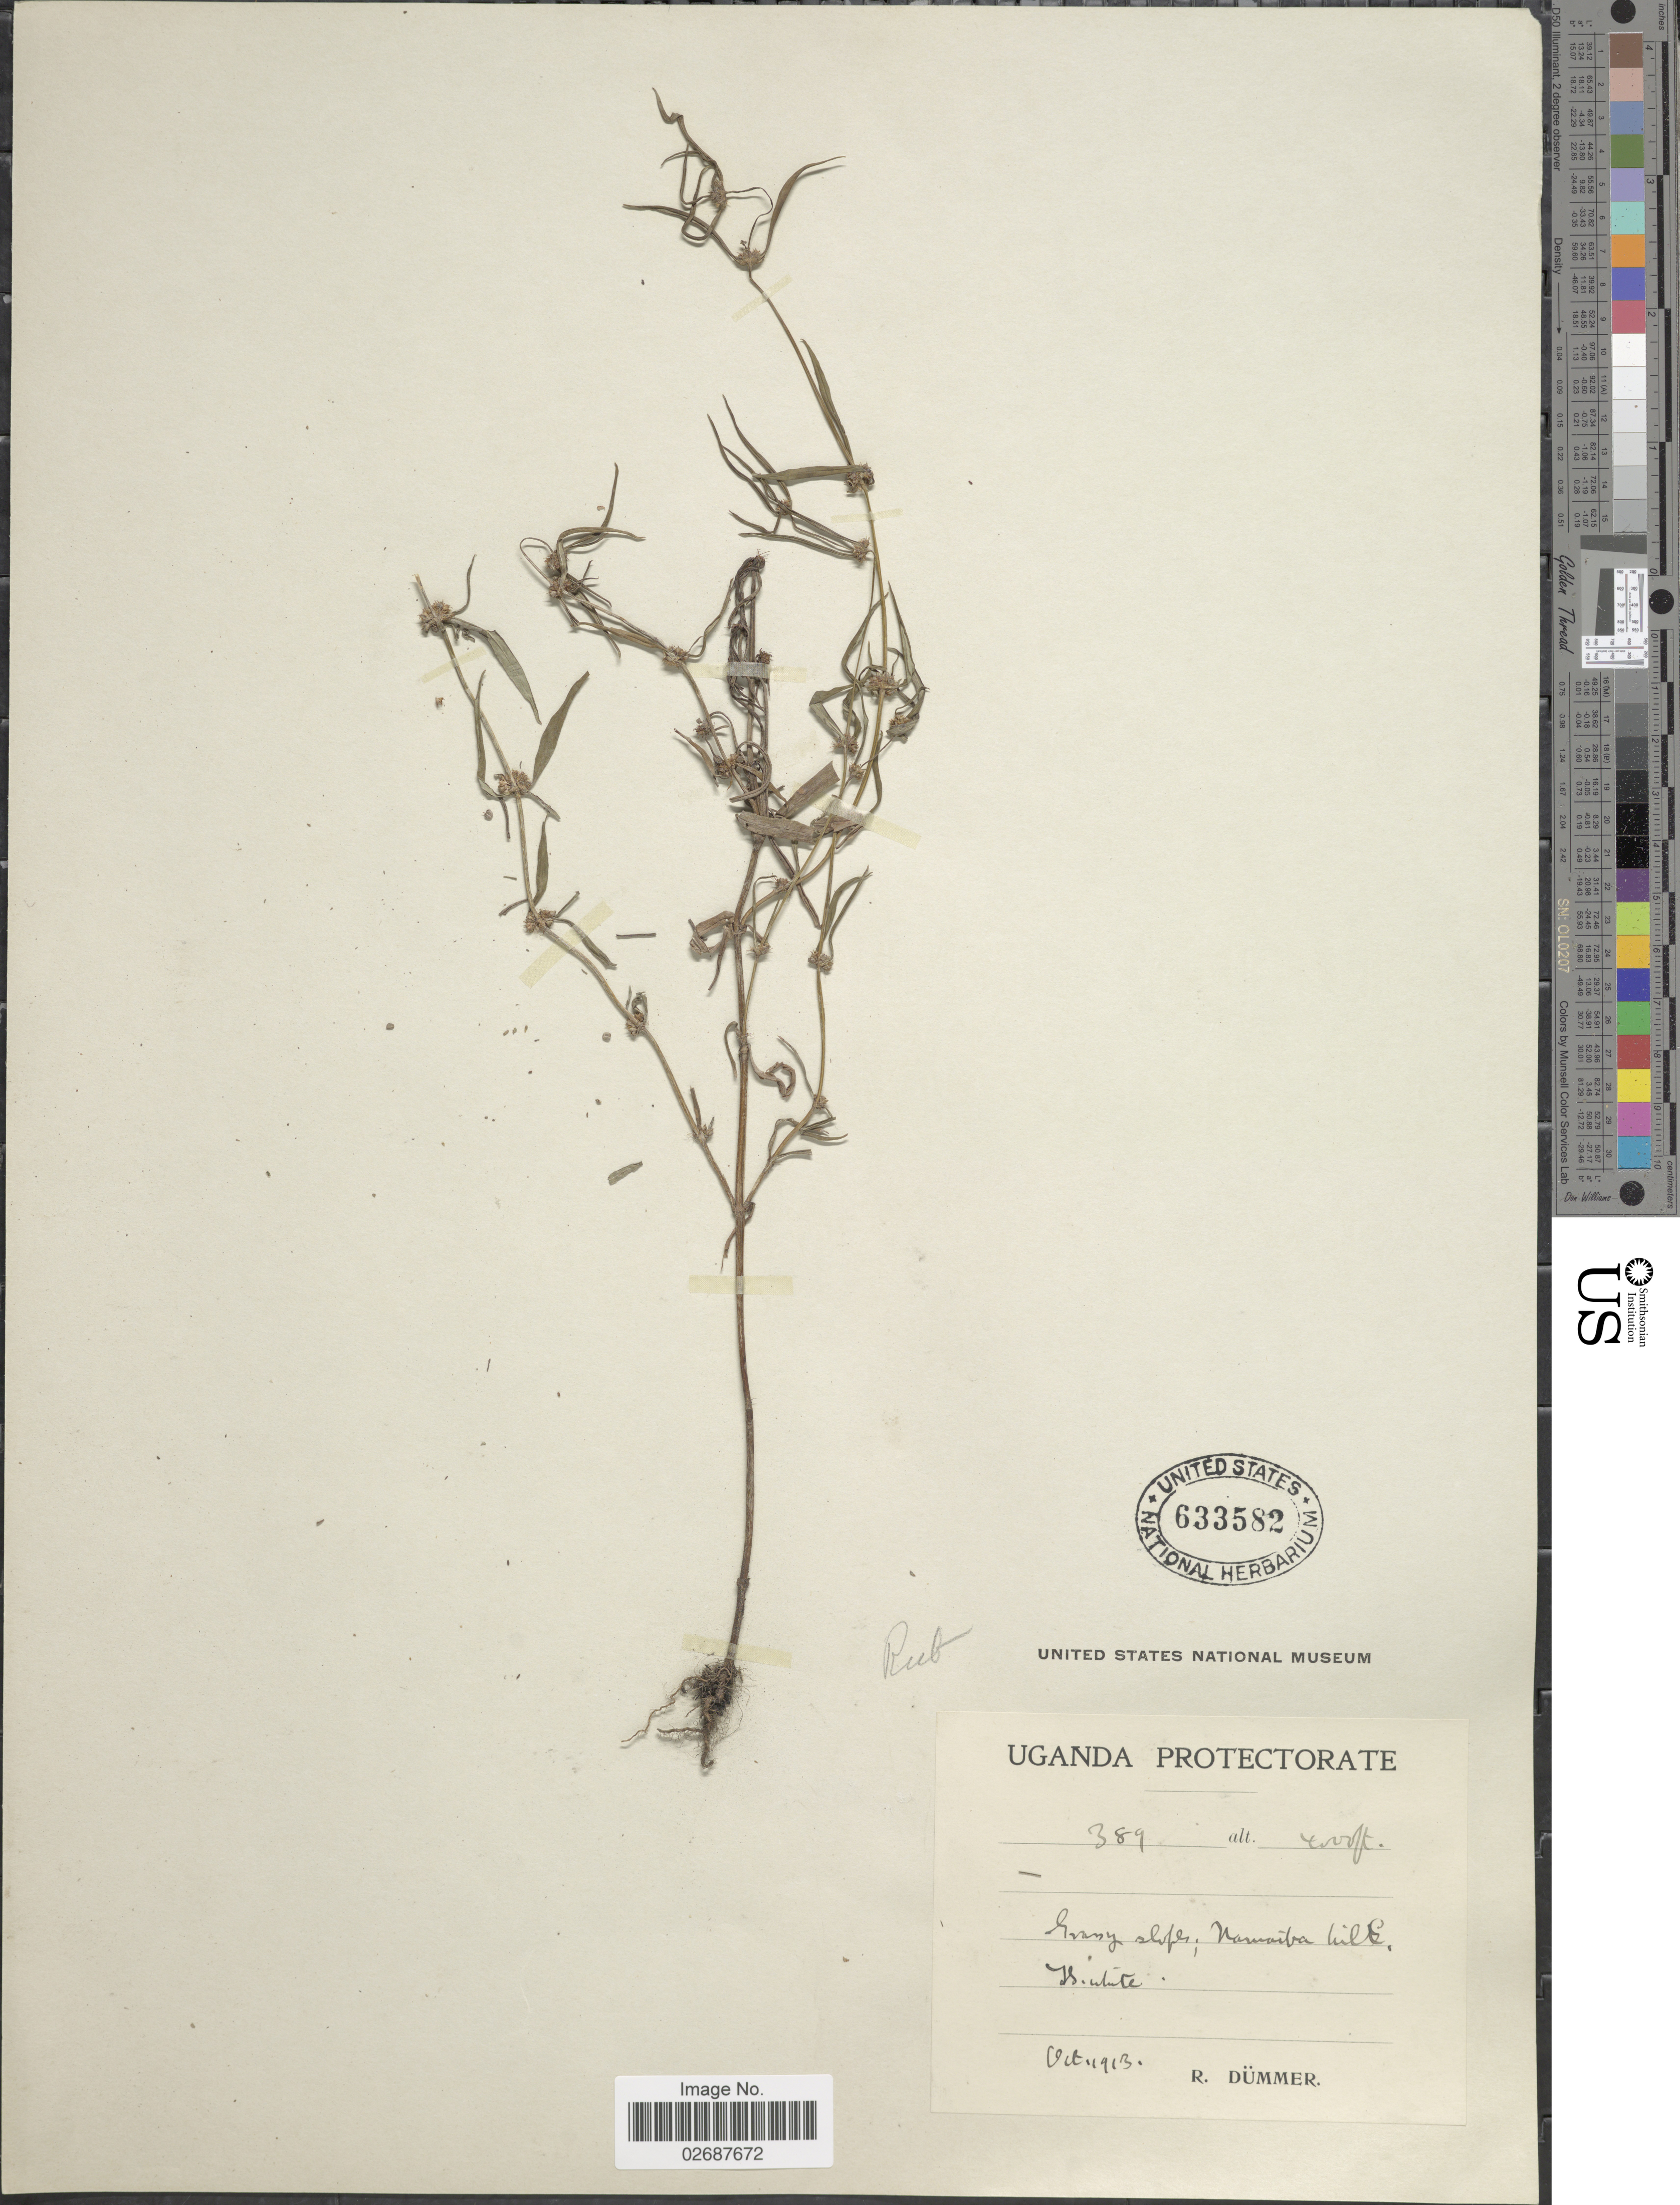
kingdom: Plantae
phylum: Tracheophyta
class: Magnoliopsida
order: Gentianales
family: Rubiaceae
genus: Borreria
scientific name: Borreria sp.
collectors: R. A. Dümmer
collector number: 389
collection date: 1913-10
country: Uganda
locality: Uganda Protectorate, grassy slopes; Namaiba hill.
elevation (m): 1219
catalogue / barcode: US 633582